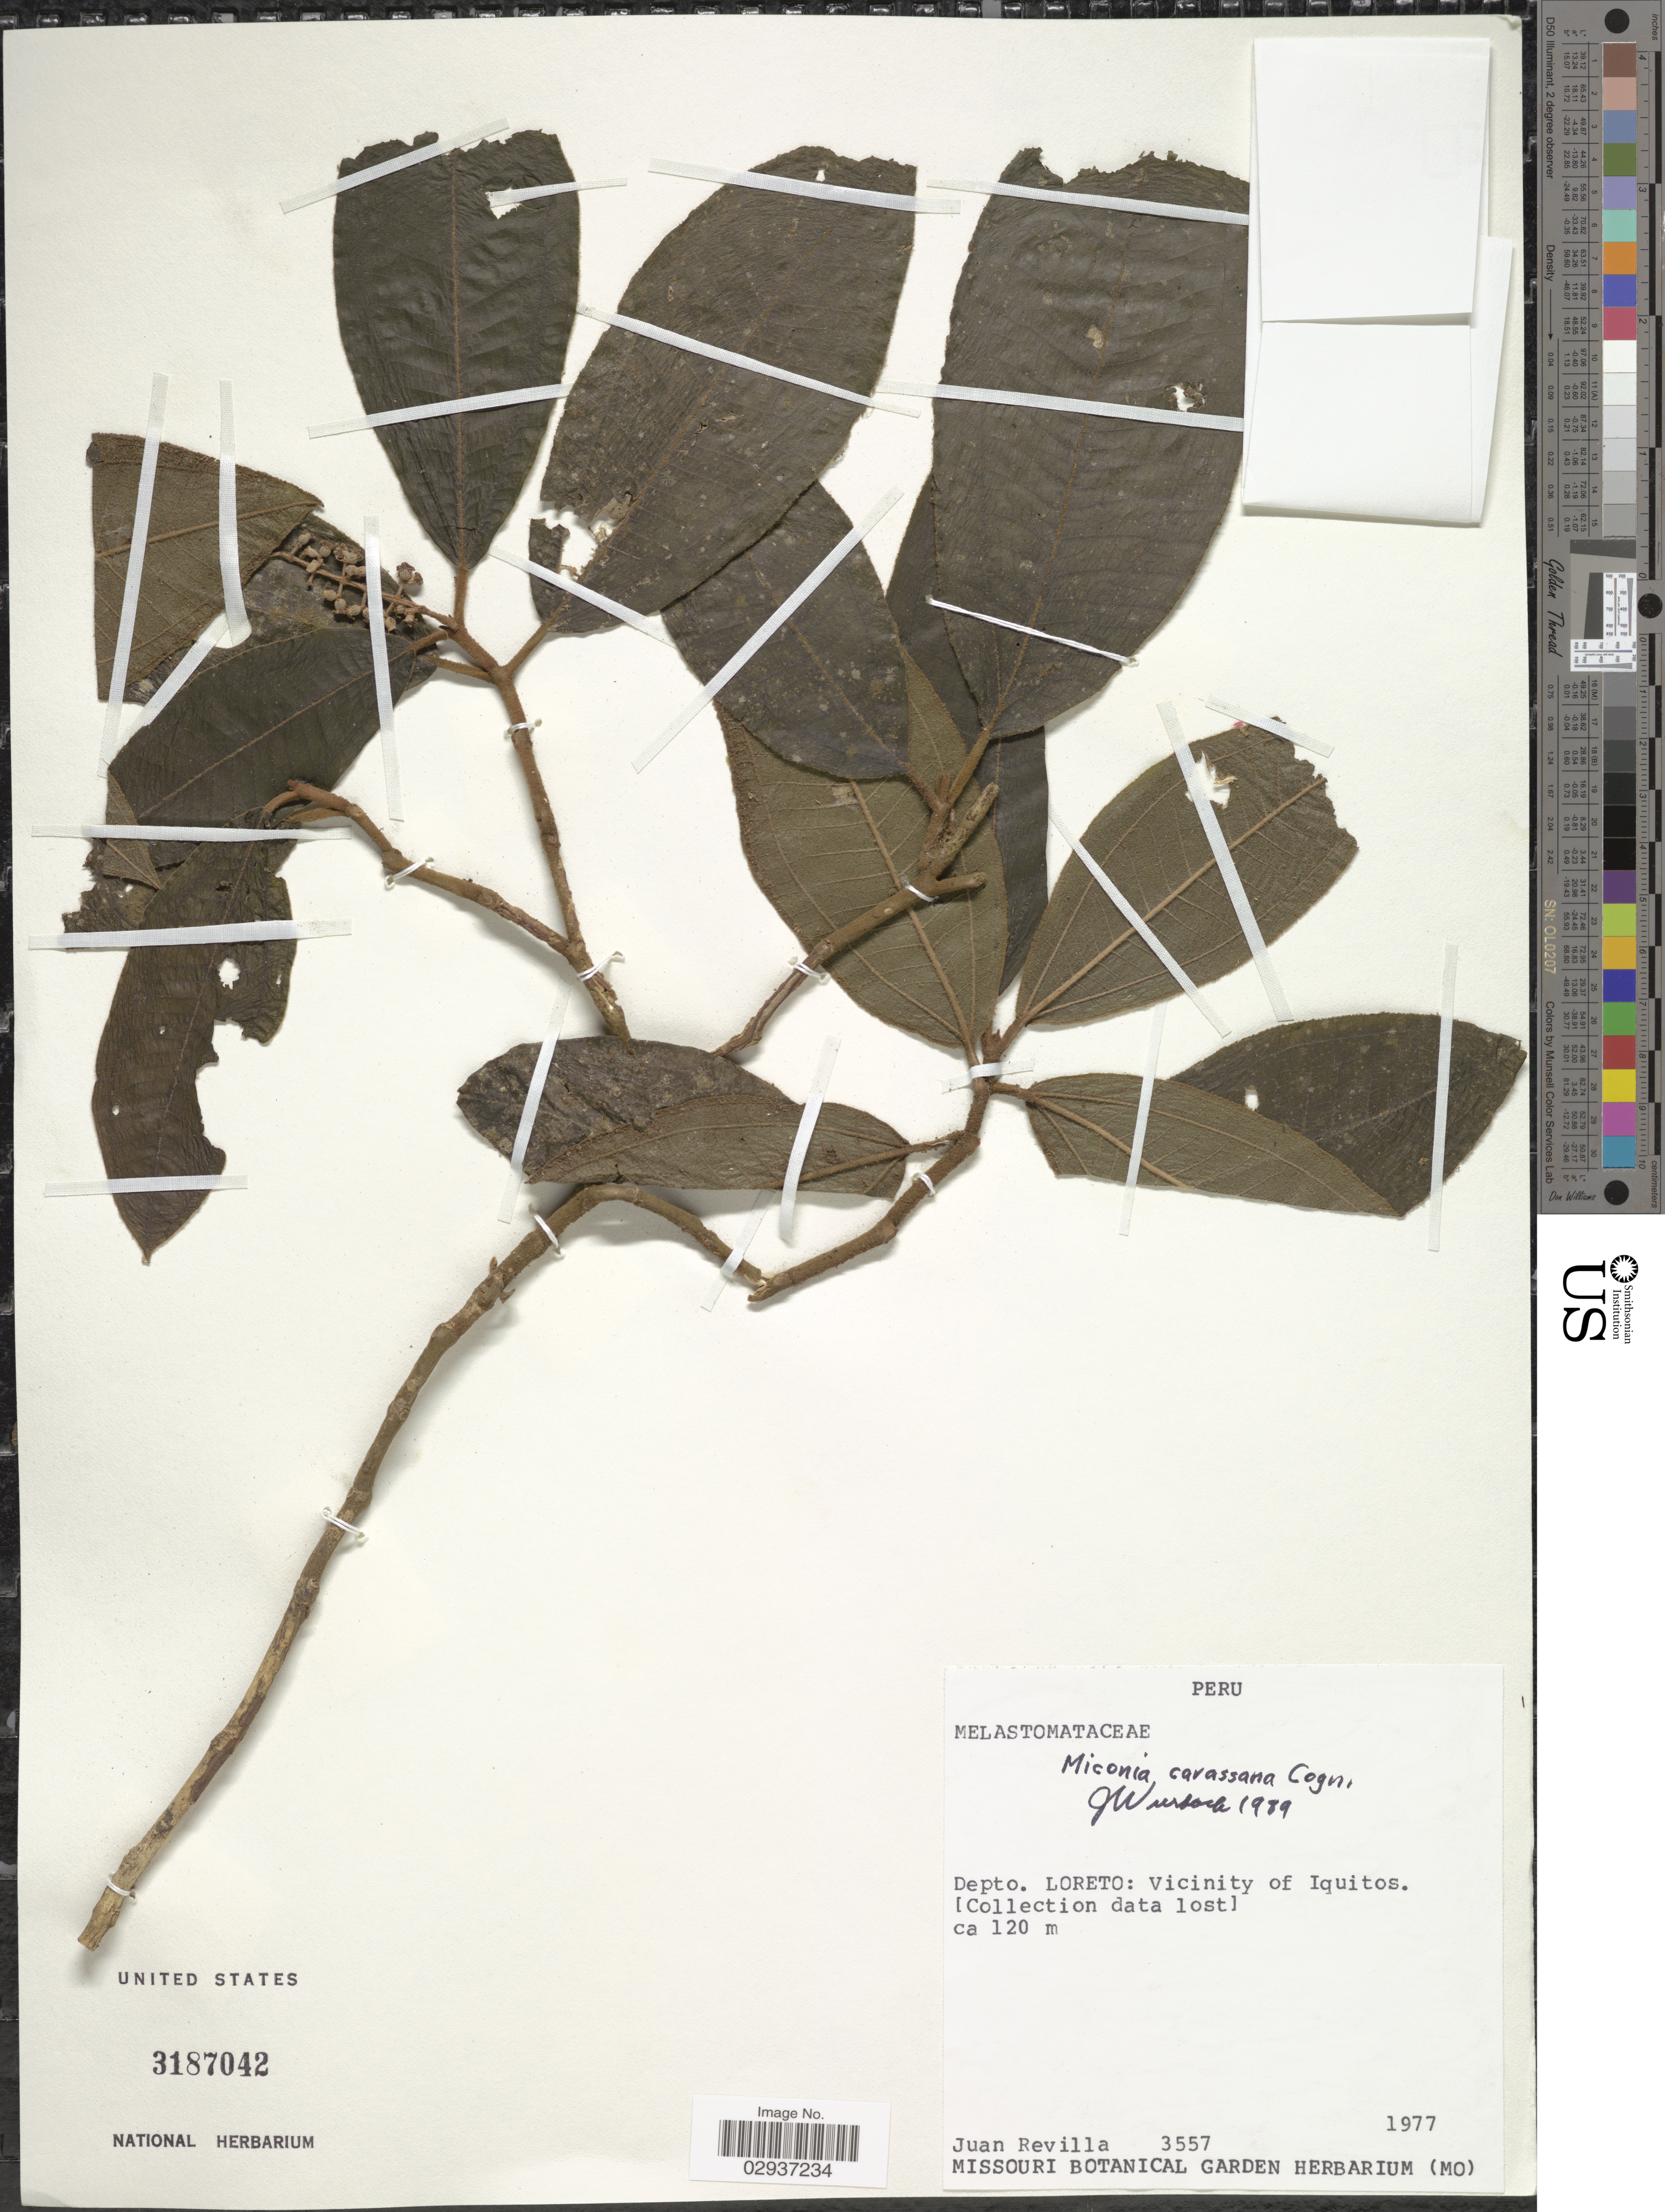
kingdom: Plantae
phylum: Tracheophyta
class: Magnoliopsida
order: Myrtales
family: Melastomataceae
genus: Miconia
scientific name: Miconia carassana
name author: Cogn.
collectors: J. Revilla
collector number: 3557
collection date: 1977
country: Peru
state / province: Loreto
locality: Depto. Loreto: Vicinity of Iquitos.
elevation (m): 120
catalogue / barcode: US 3187042